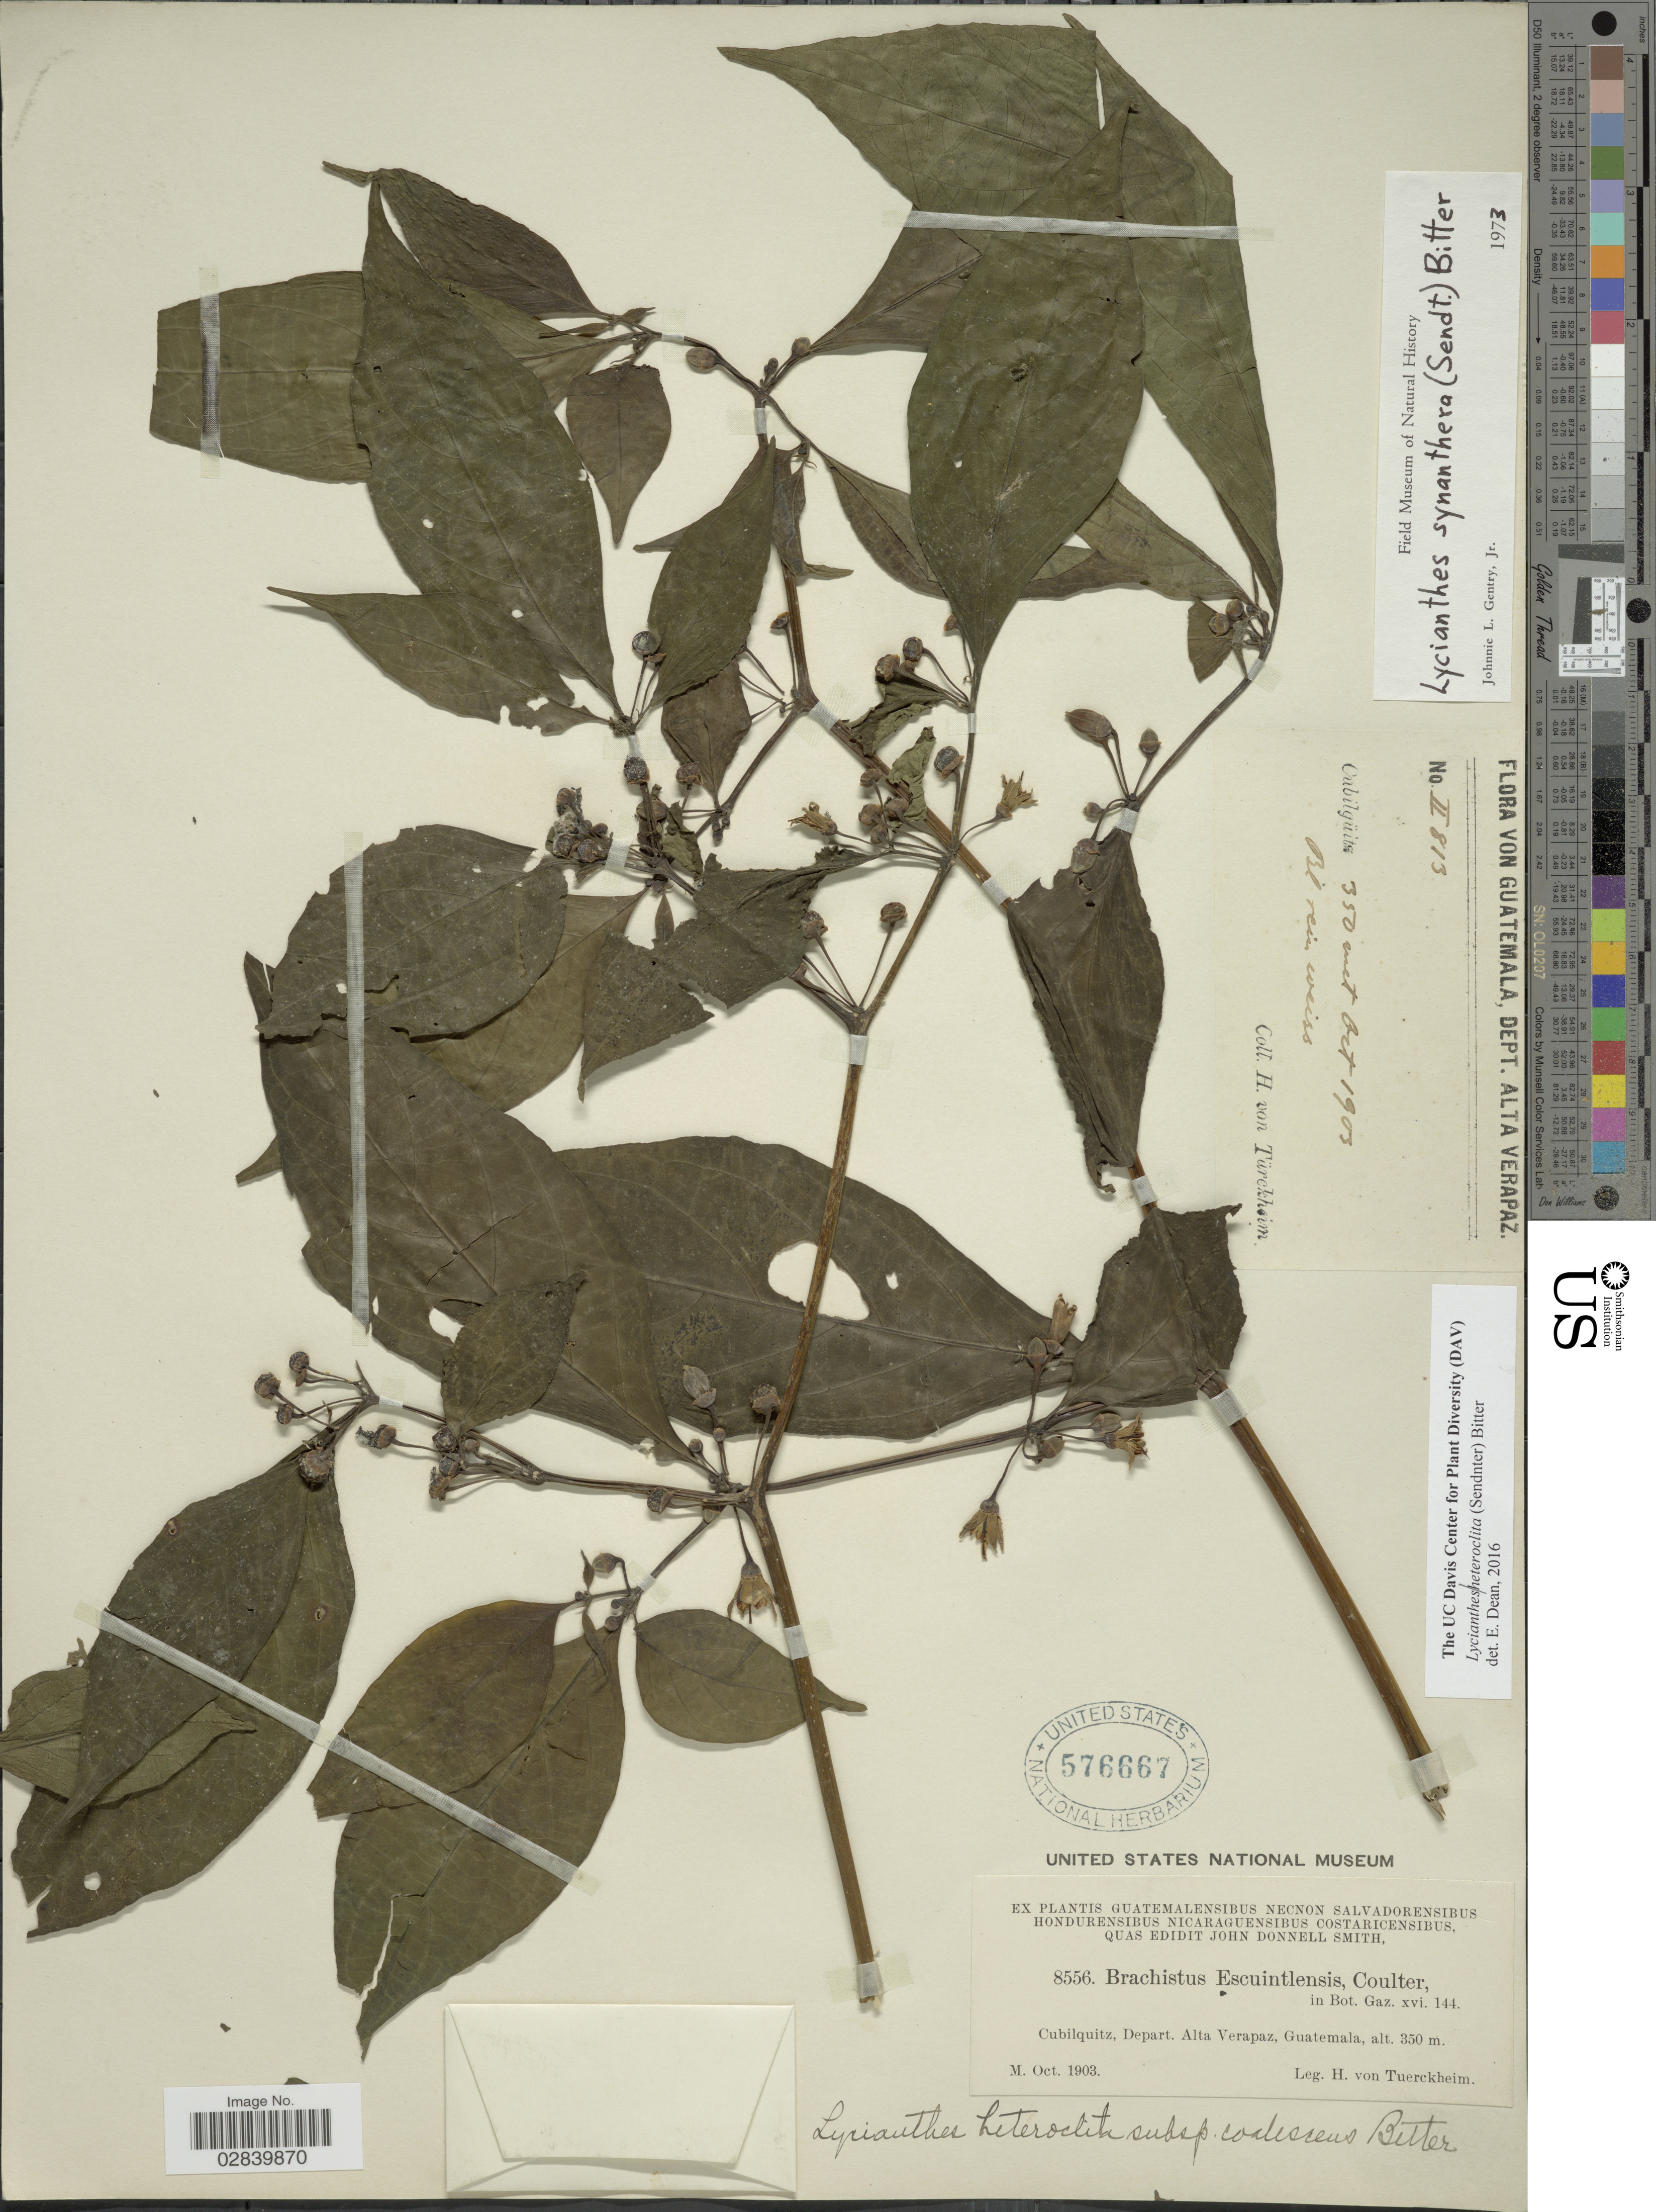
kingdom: Plantae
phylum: Tracheophyta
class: Magnoliopsida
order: Solanales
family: Solanaceae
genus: Lycianthes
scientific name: Lycianthes heteroclita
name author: (Sendtn.) Bitter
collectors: H. von Türckheim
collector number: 8556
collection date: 1903-10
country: Guatemala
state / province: Alta Verapaz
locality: Cubilquitz, Depart. Alta Verapaz.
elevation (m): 350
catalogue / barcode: US 576667